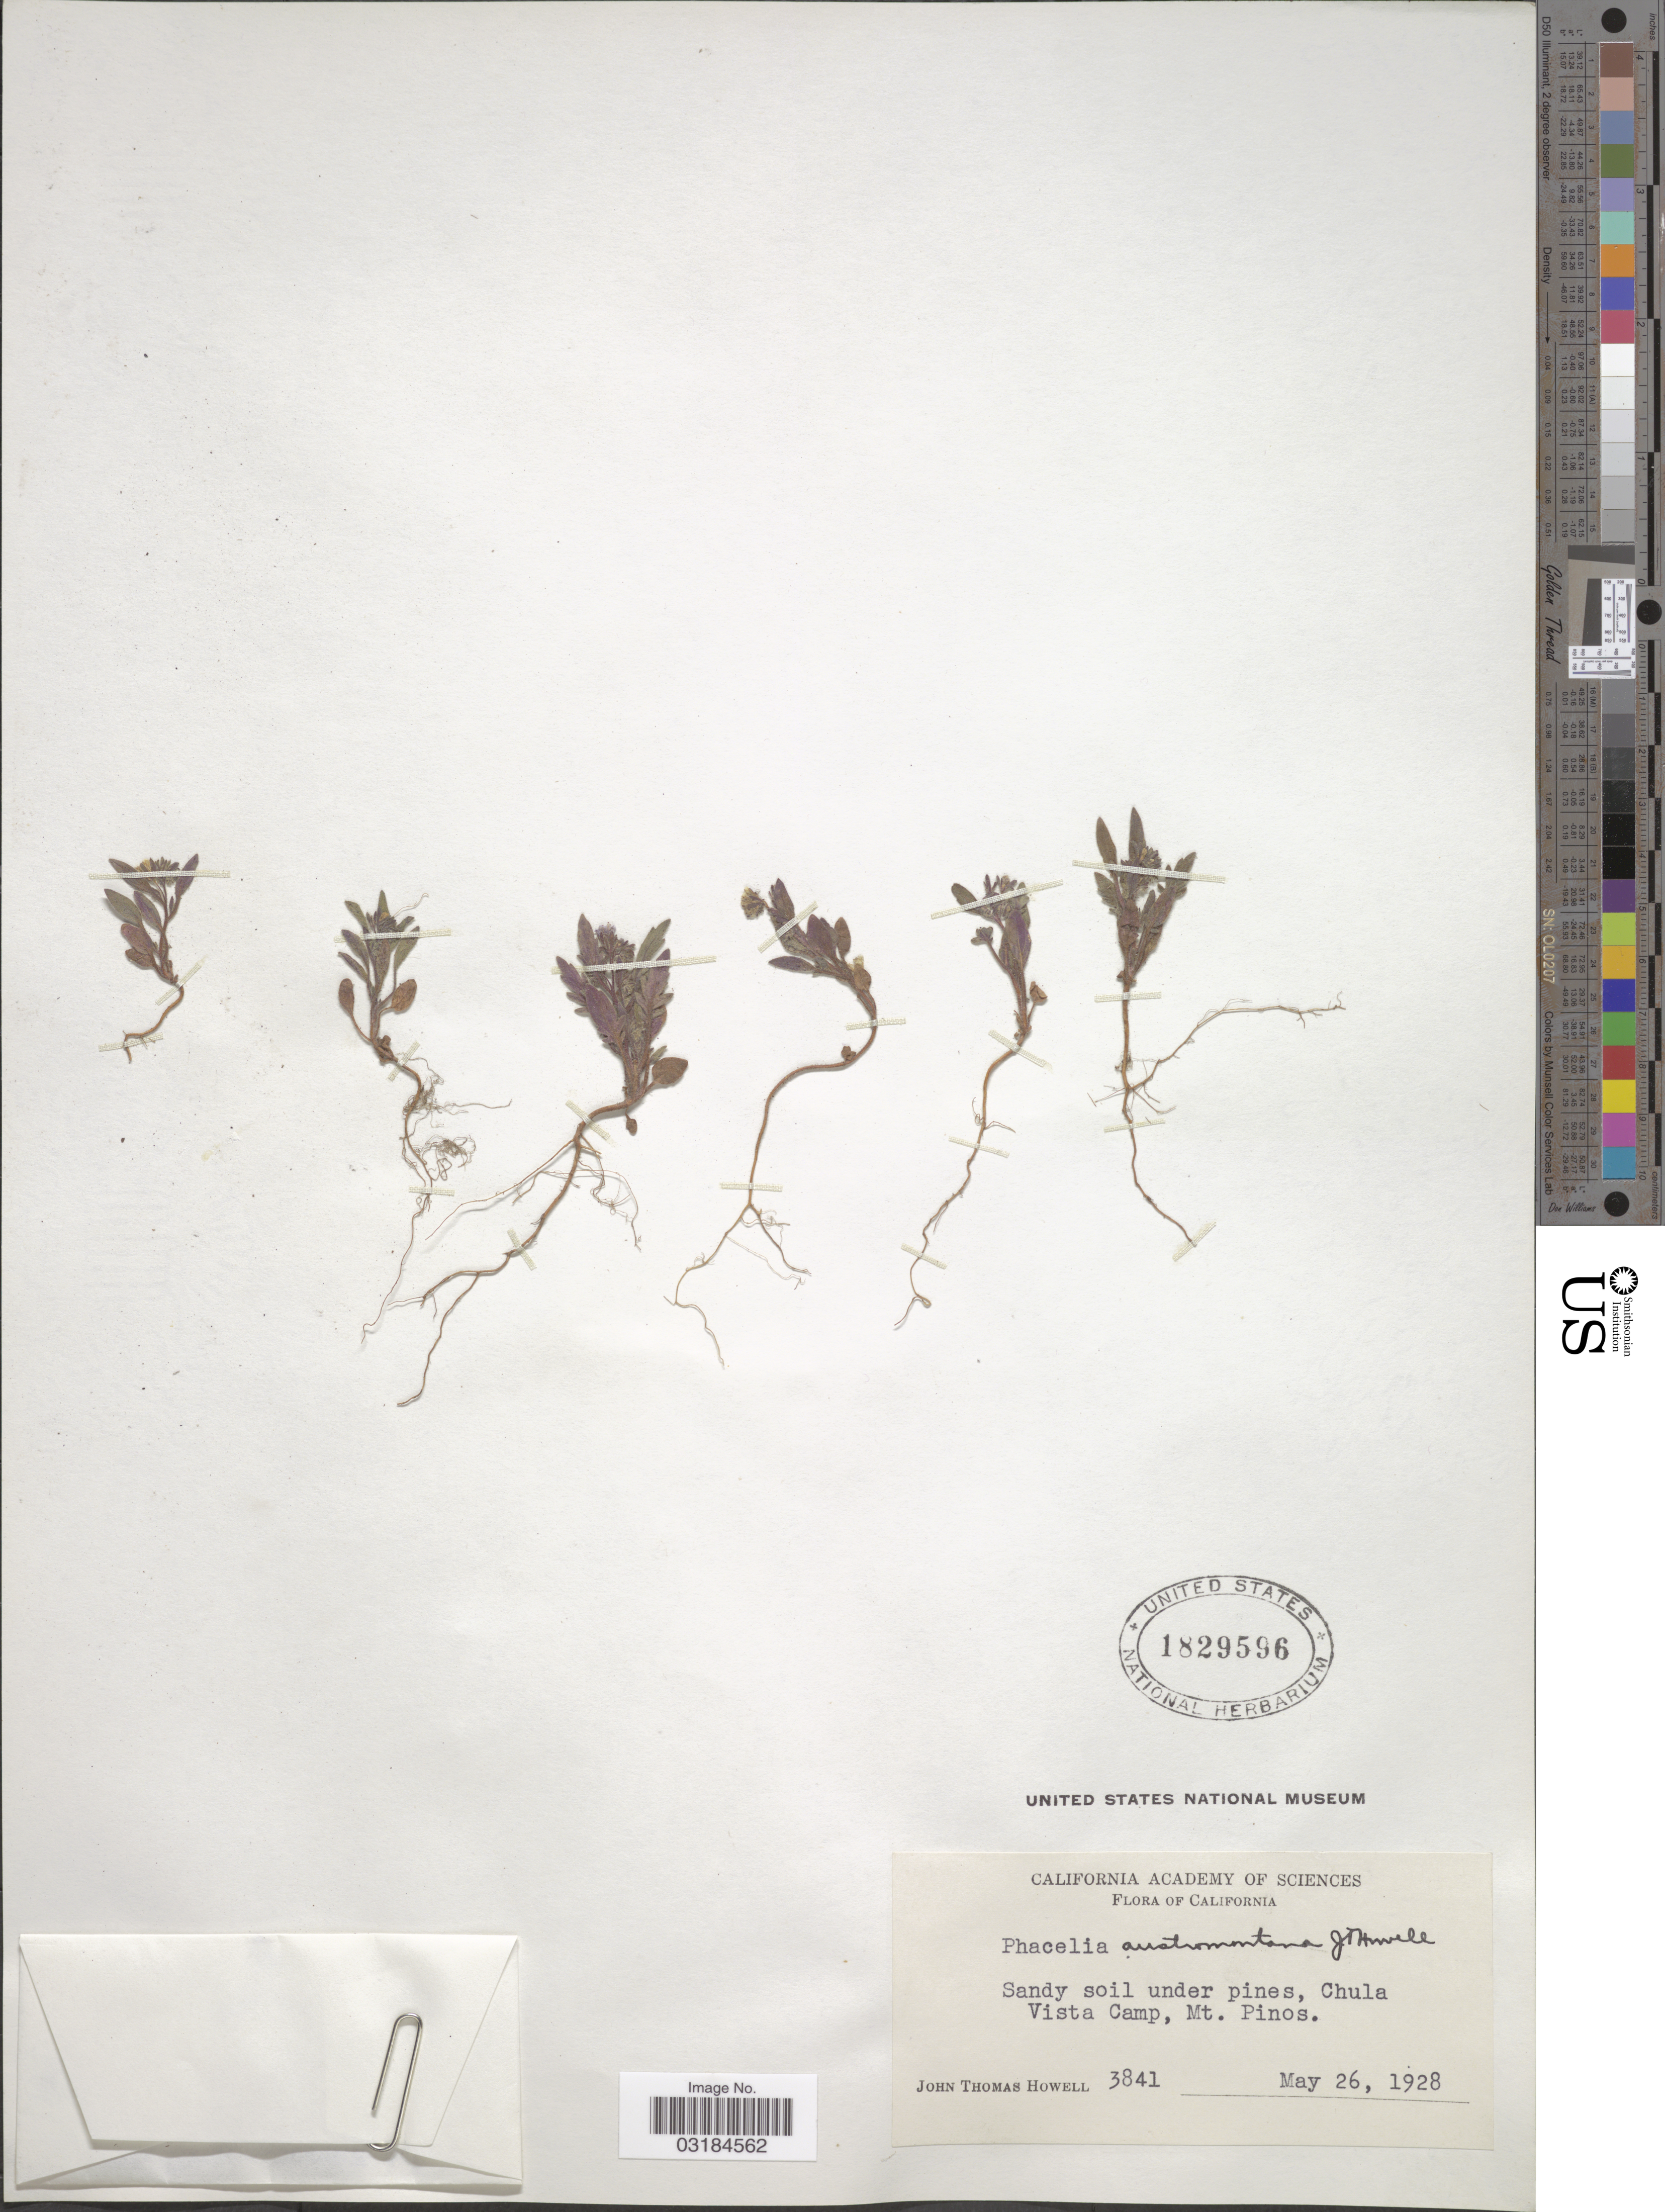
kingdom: Plantae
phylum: Tracheophyta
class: Magnoliopsida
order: Boraginales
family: Hydrophyllaceae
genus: Phacelia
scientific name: Phacelia austromontana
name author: J.T. Howell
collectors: J. T. Howell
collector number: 3841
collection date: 1928-05-26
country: United States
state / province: California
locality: Sandy soil under pines, Chula Vista Camp, Mt. Pinos.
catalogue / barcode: US 1829596